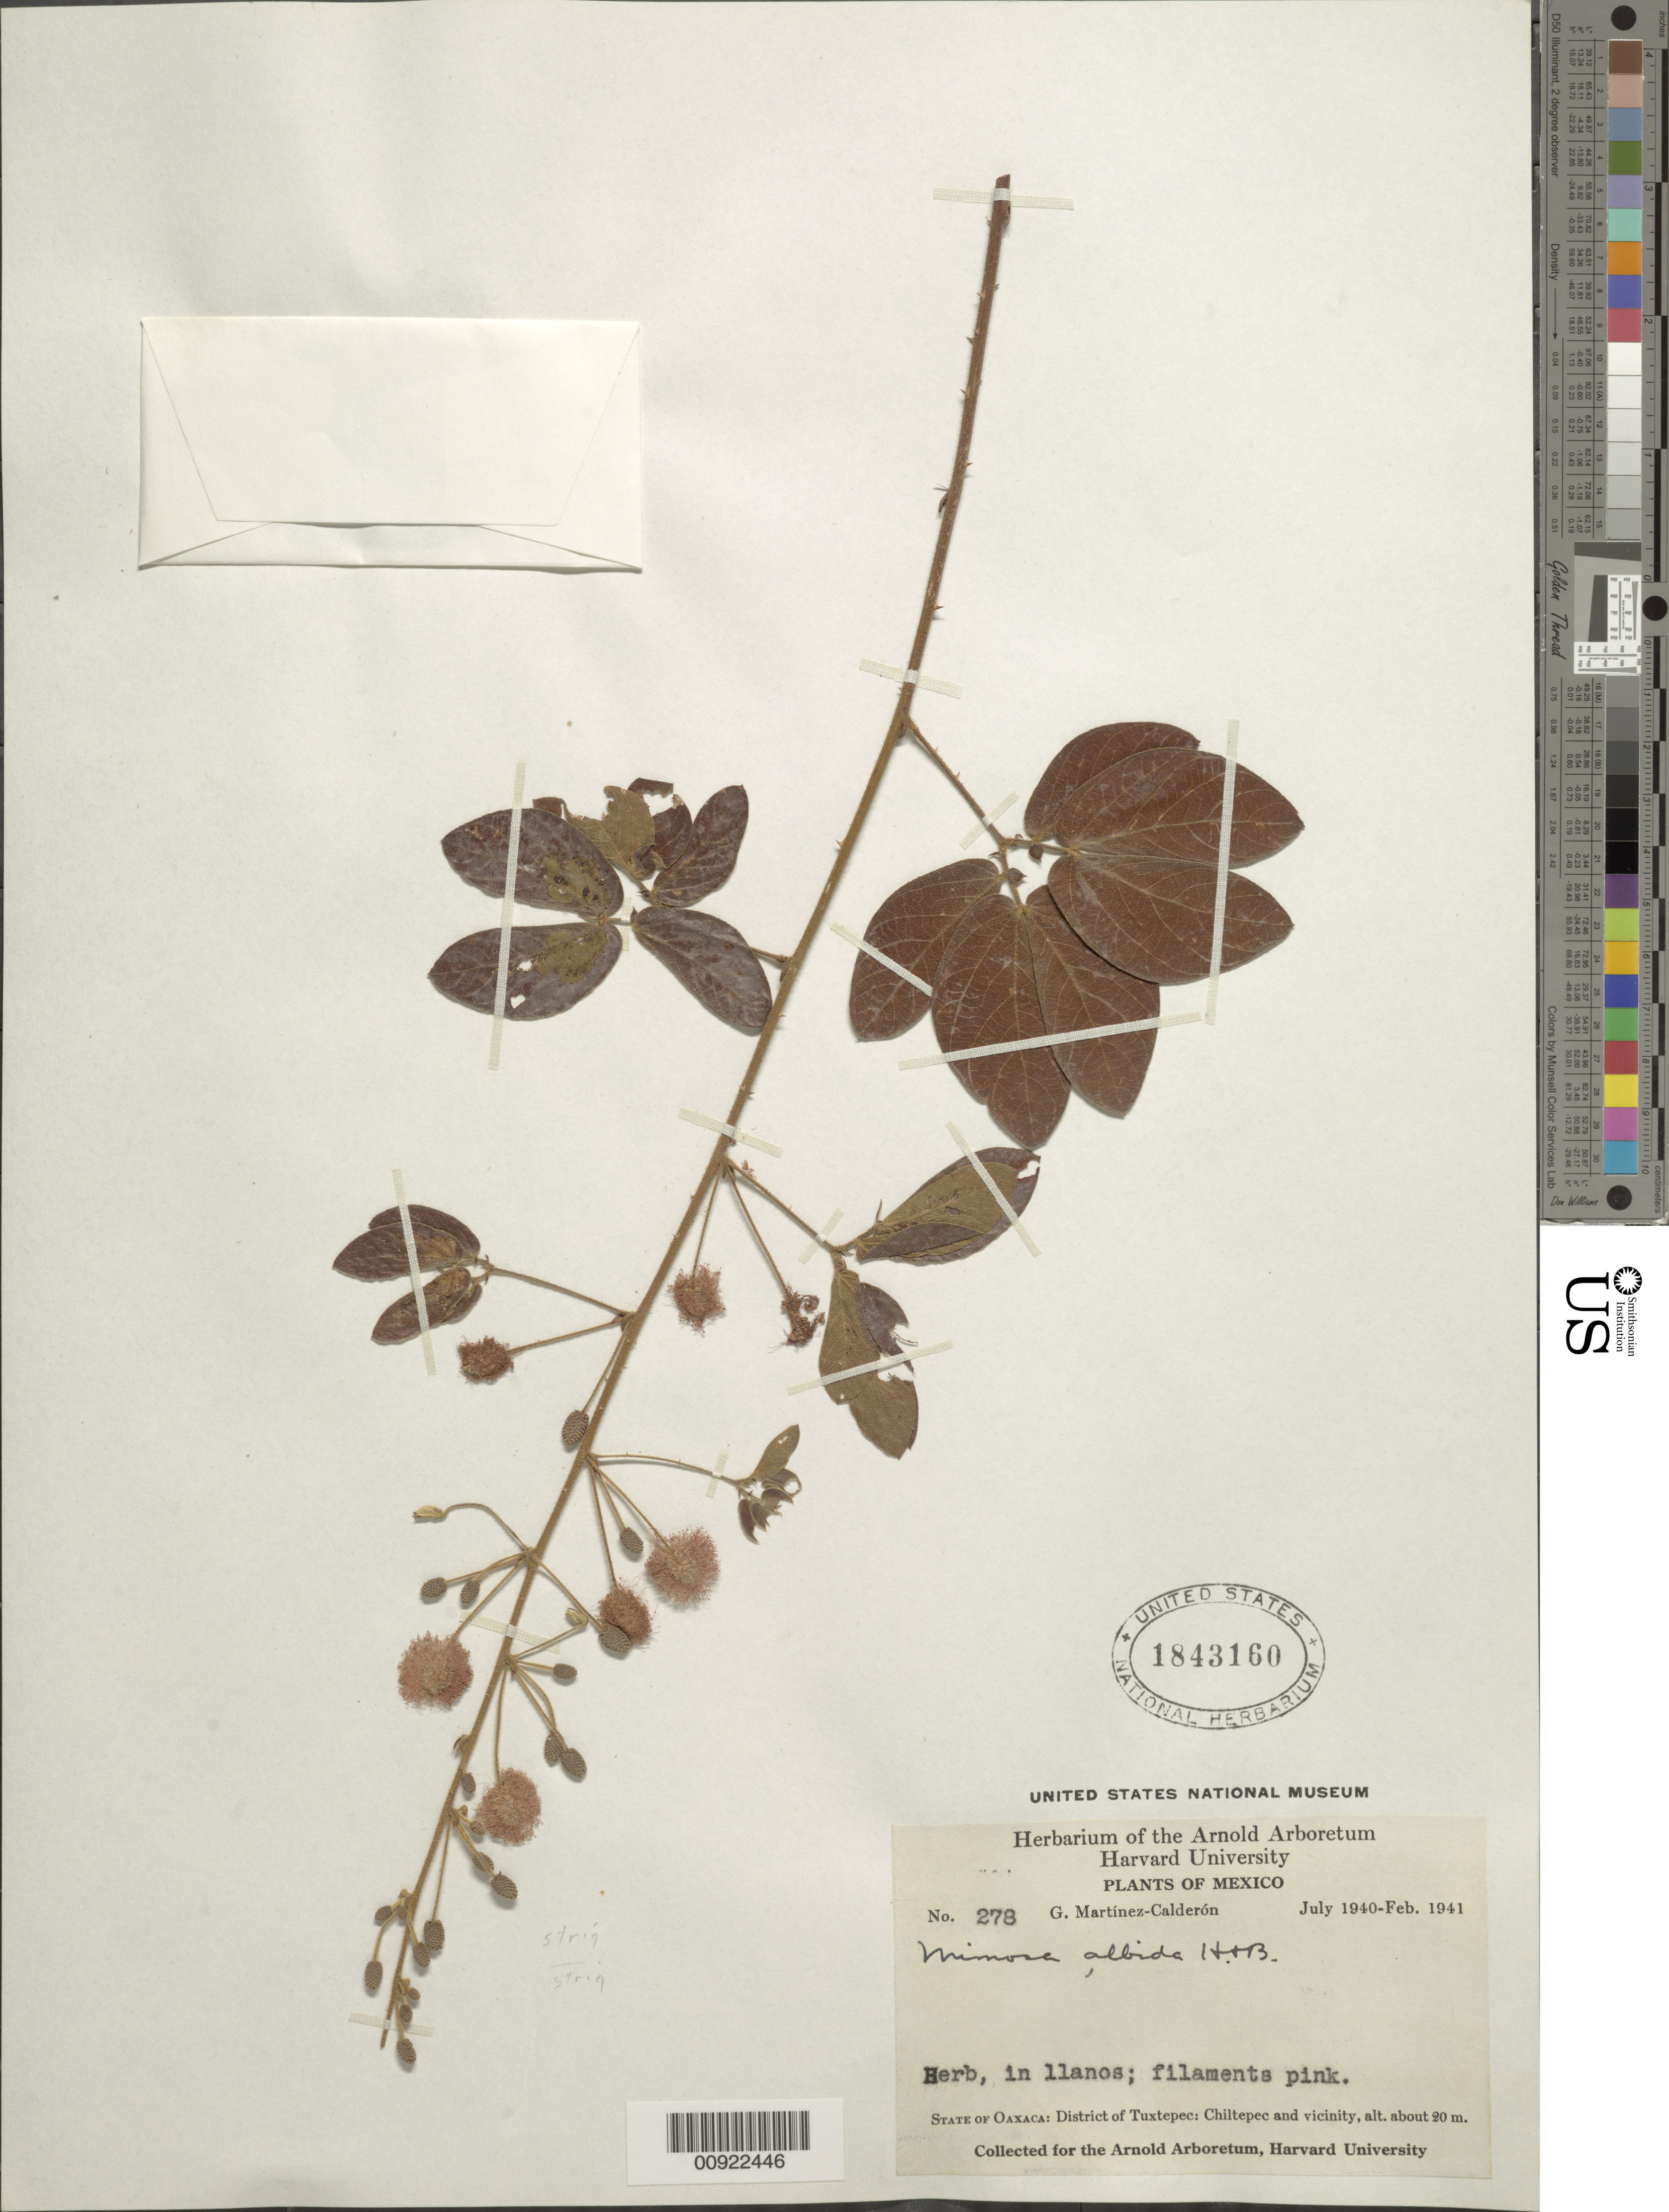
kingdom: Plantae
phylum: Tracheophyta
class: Magnoliopsida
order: Fabales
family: Fabaceae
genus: Mimosa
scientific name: Mimosa albida var. strigosa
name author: (Willd.) B.L. Rob.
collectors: G. Martinez-C.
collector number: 278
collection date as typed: Jul 1940 to -- Feb 1941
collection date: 1940-07/1941-02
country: Mexico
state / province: Oaxaca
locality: State of Oaxaca: District of Tuxtepec: Chiltepec and vicinity.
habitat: In llanos.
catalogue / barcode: US 1843160